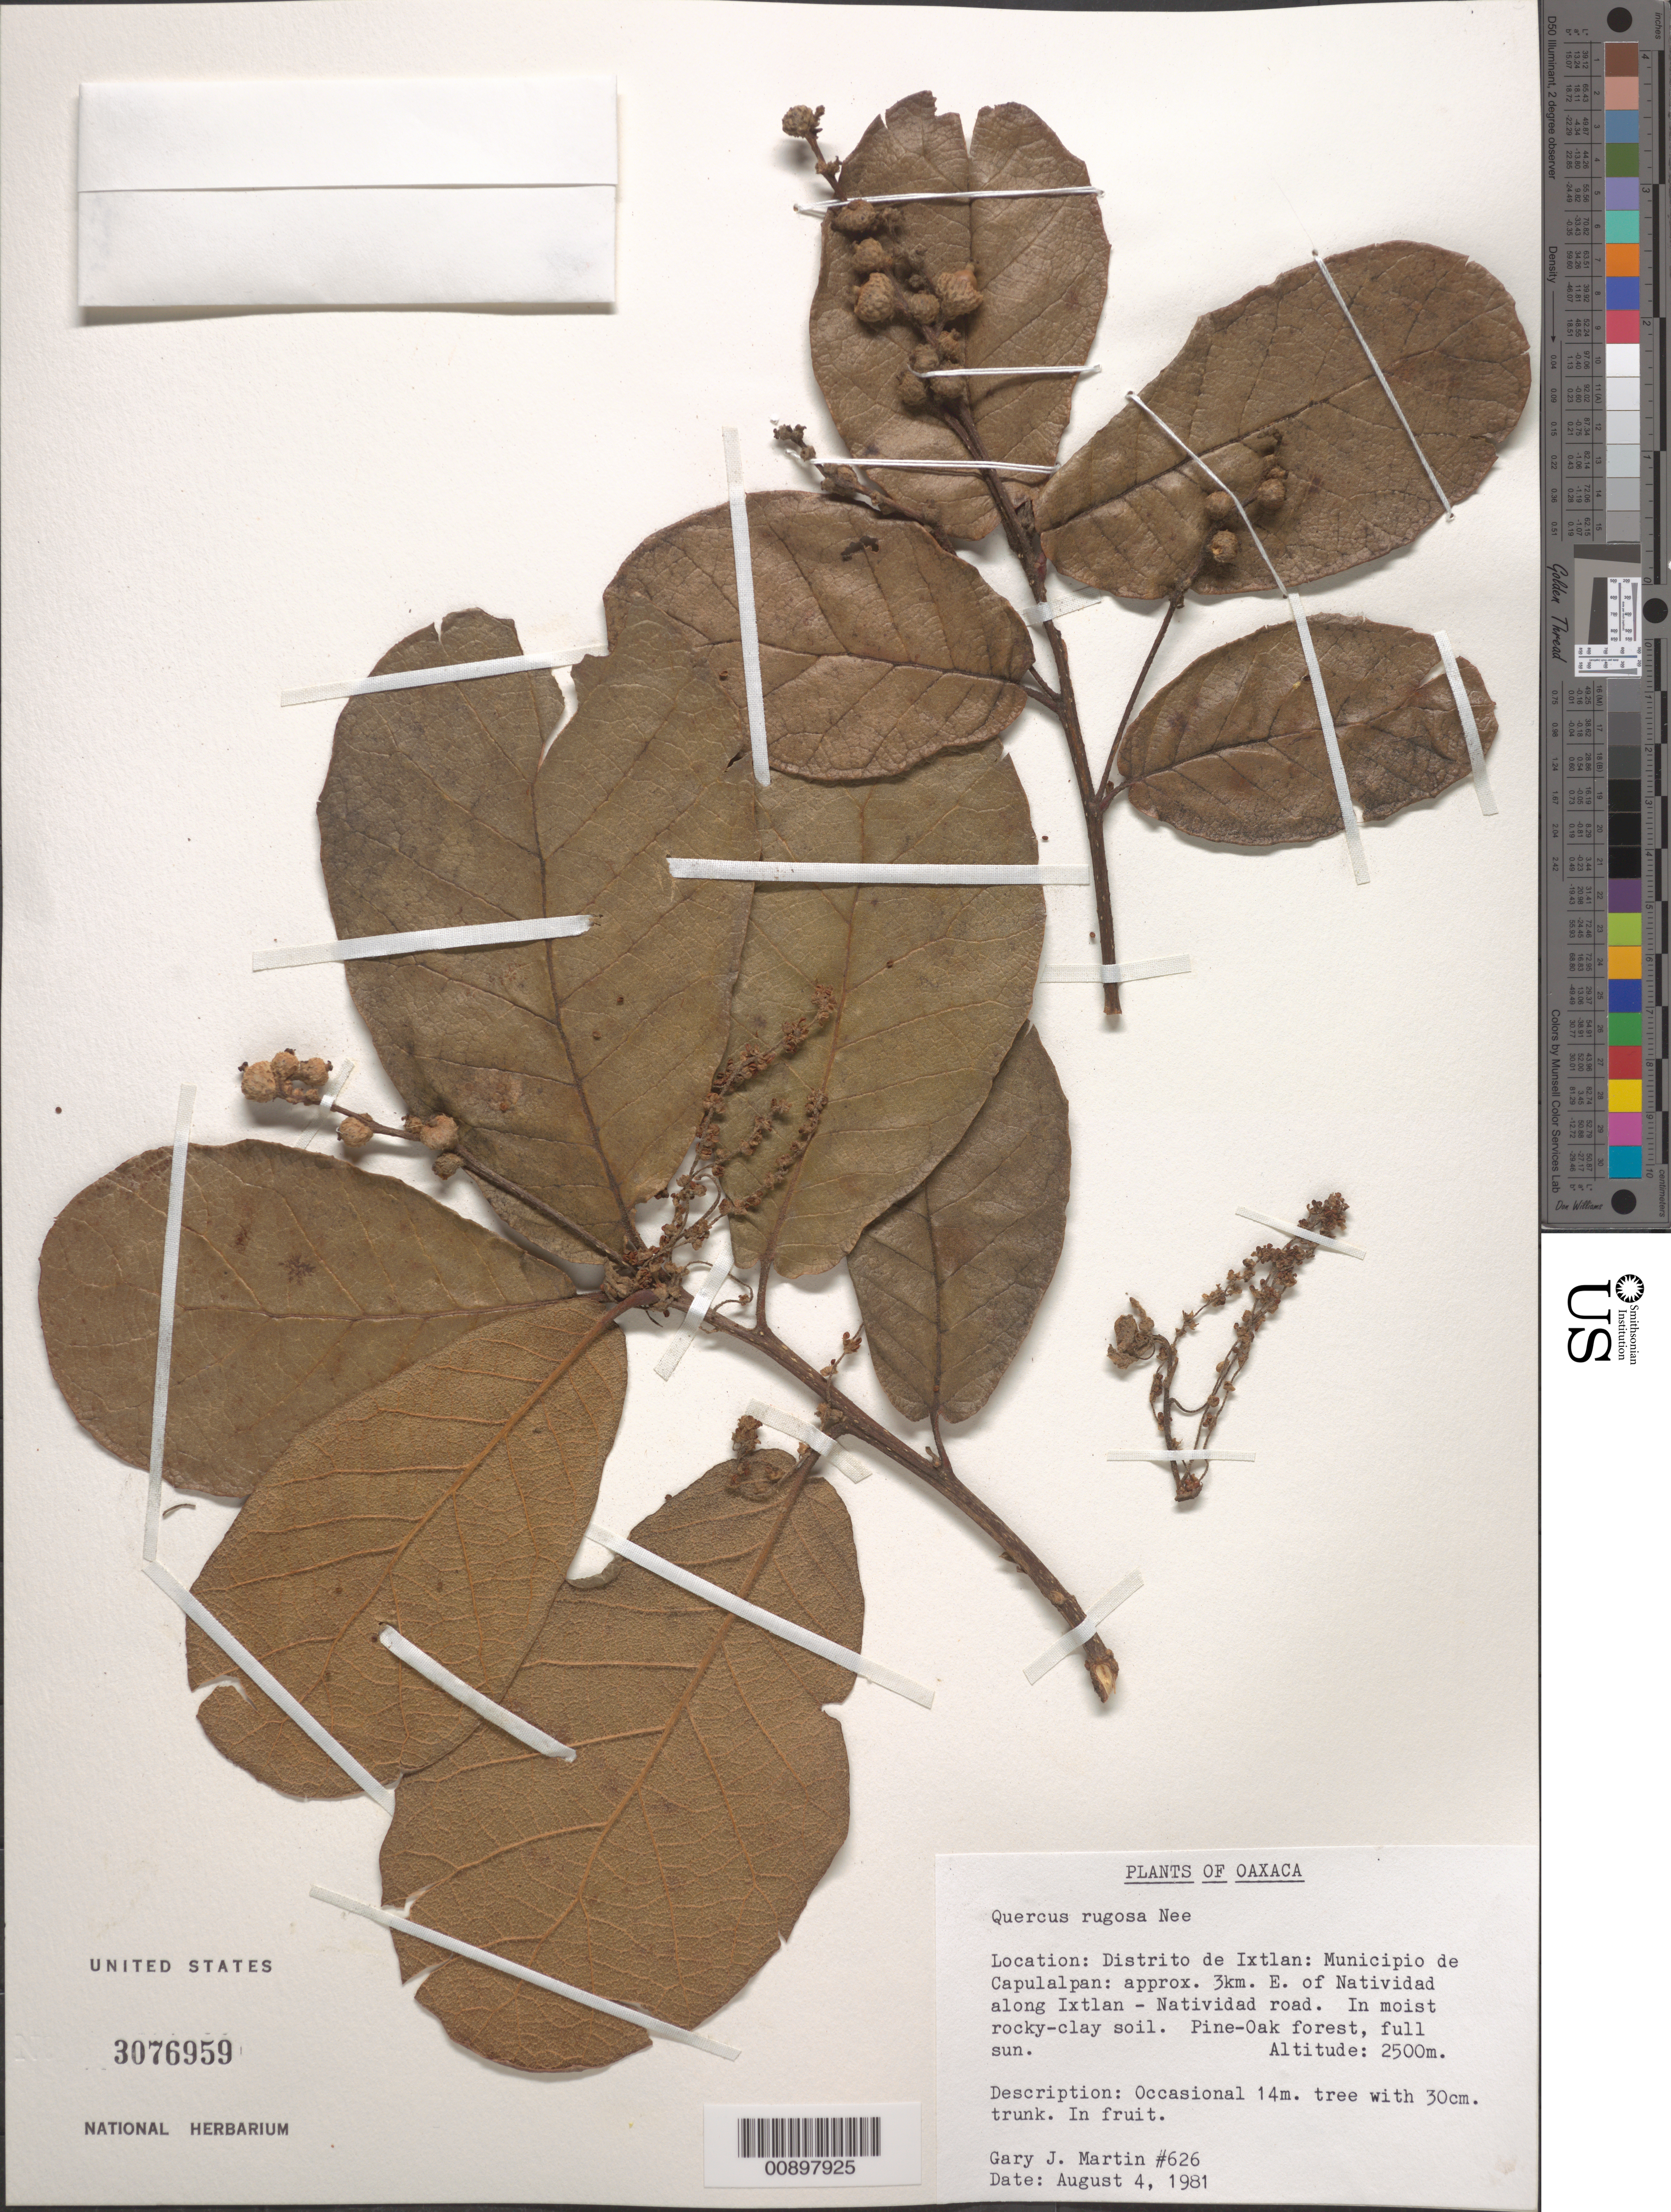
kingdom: Plantae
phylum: Tracheophyta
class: Magnoliopsida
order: Fagales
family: Fagaceae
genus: Quercus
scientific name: Quercus rugosa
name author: Née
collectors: G. J. Martin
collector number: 626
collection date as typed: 04 Aug 1981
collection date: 1981-08-04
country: Mexico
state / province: Oaxaca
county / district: Ixtlán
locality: Distrito de Ixtlán, Municipio de Capulalpan: approx. 3 km. E of Natividad along Ixtlán - Natividad road.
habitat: In moist rocky-clay soil. Pine-Oak forest, full sun.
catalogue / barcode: US 3076959